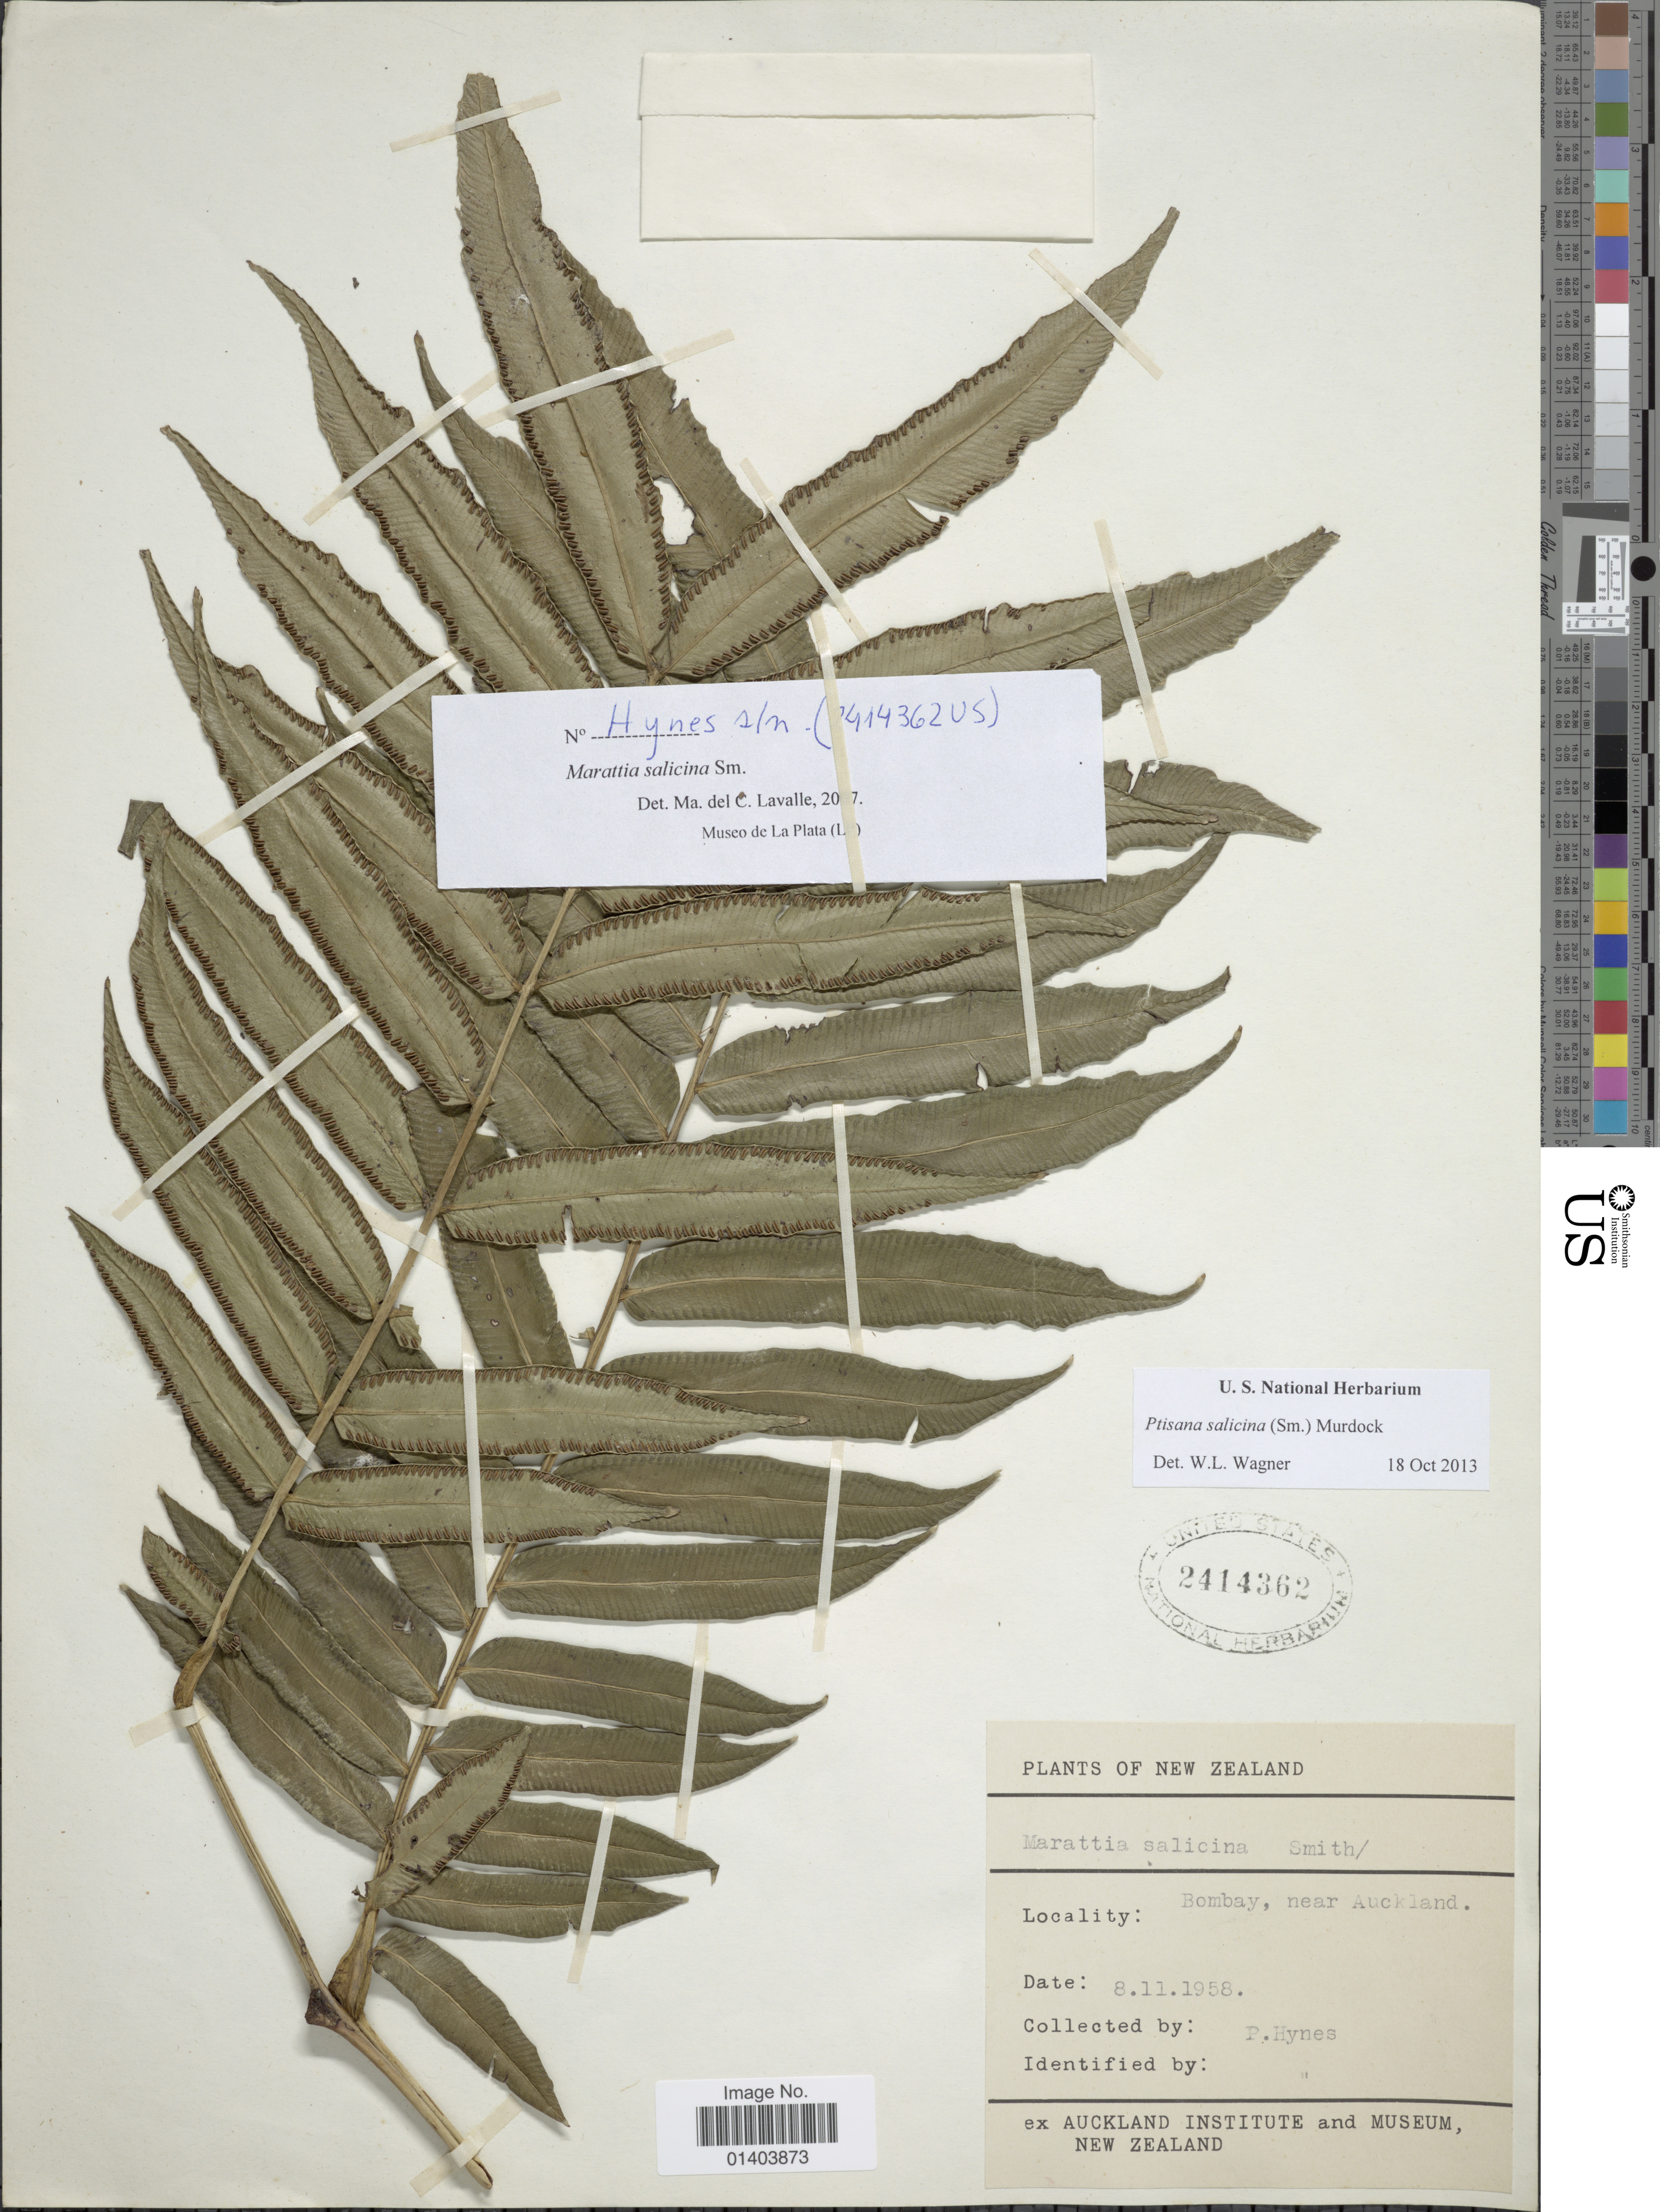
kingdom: Plantae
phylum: Tracheophyta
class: Polypodiopsida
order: Marattiales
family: Marattiaceae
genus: Ptisana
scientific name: Ptisana salicina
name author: (Sm.) Murdock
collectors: P. Hynes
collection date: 1958-11-08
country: New Zealand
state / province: Auckland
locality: Bombay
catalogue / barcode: US 2414362